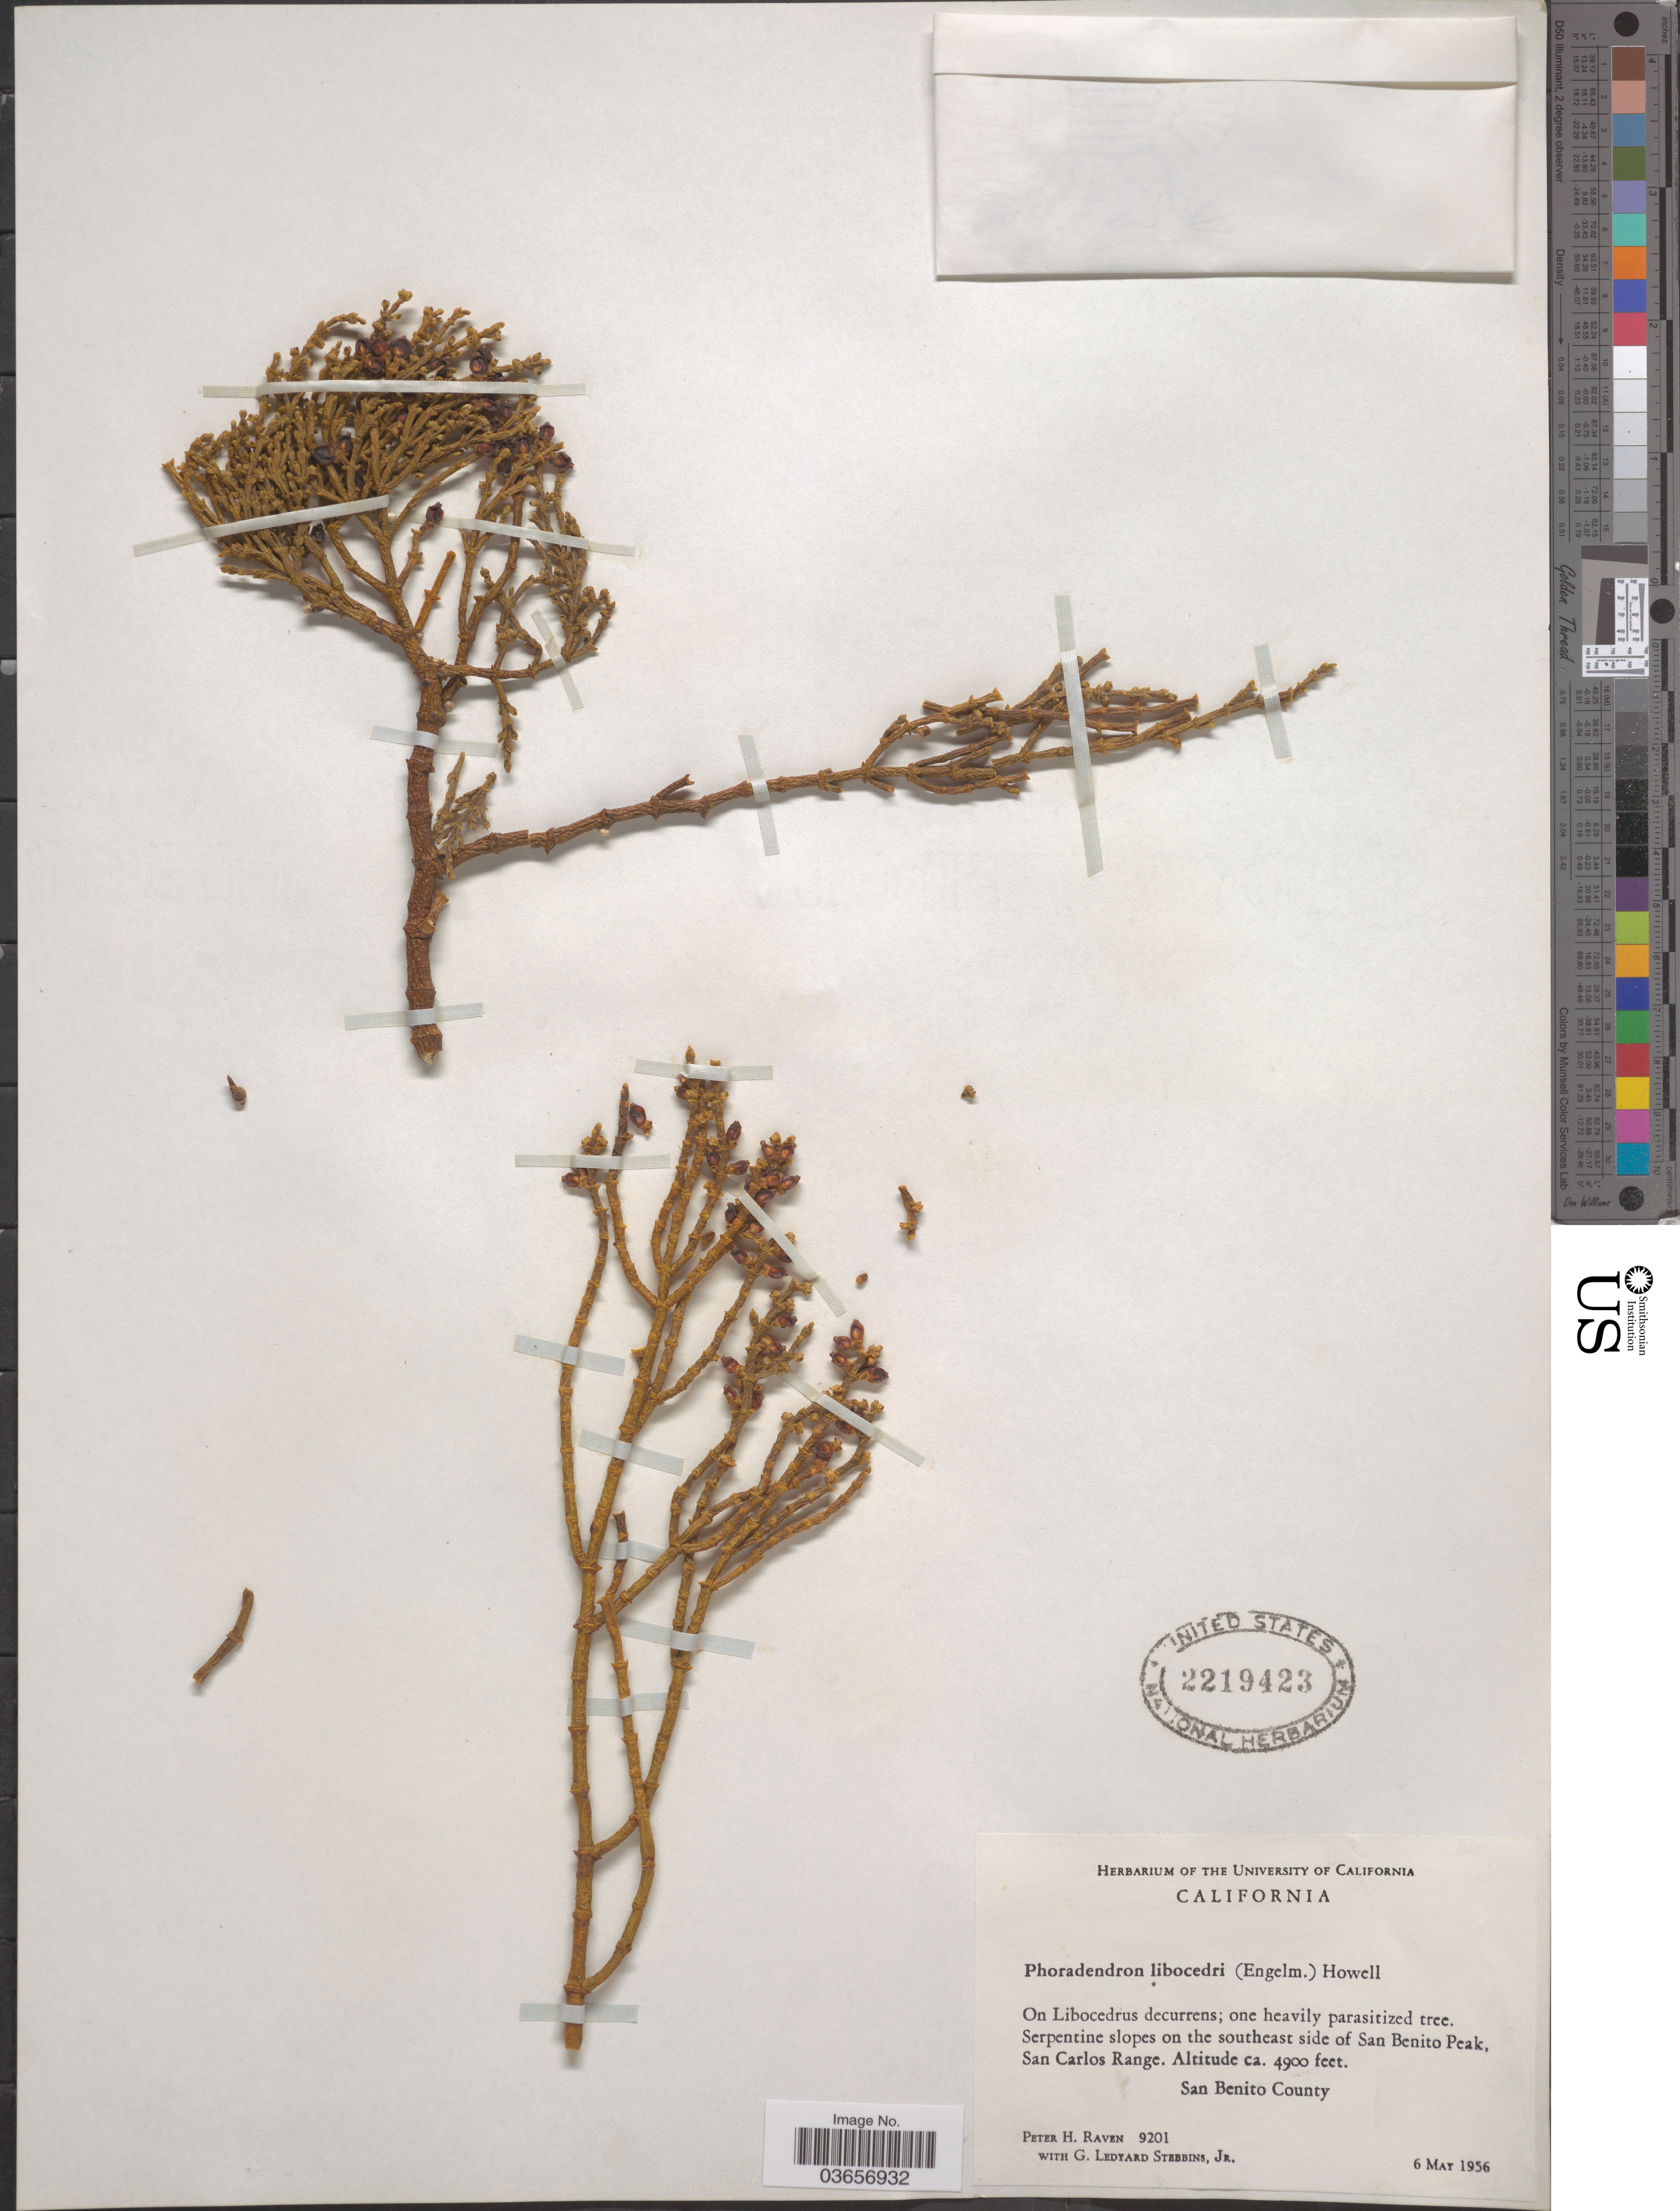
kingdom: Plantae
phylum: Tracheophyta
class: Magnoliopsida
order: Santalales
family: Viscaceae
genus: Phoradendron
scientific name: Phoradendron libocedri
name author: (Engelm.) Howell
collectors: P. Raven & G. L. Stebbins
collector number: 9201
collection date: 1956-05-06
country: United States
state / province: California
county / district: San Benito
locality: Serpentine slopes on the southeast side of San Benito Peak, San Carlos Range, San Benito County.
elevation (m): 1494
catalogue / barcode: US 2219423